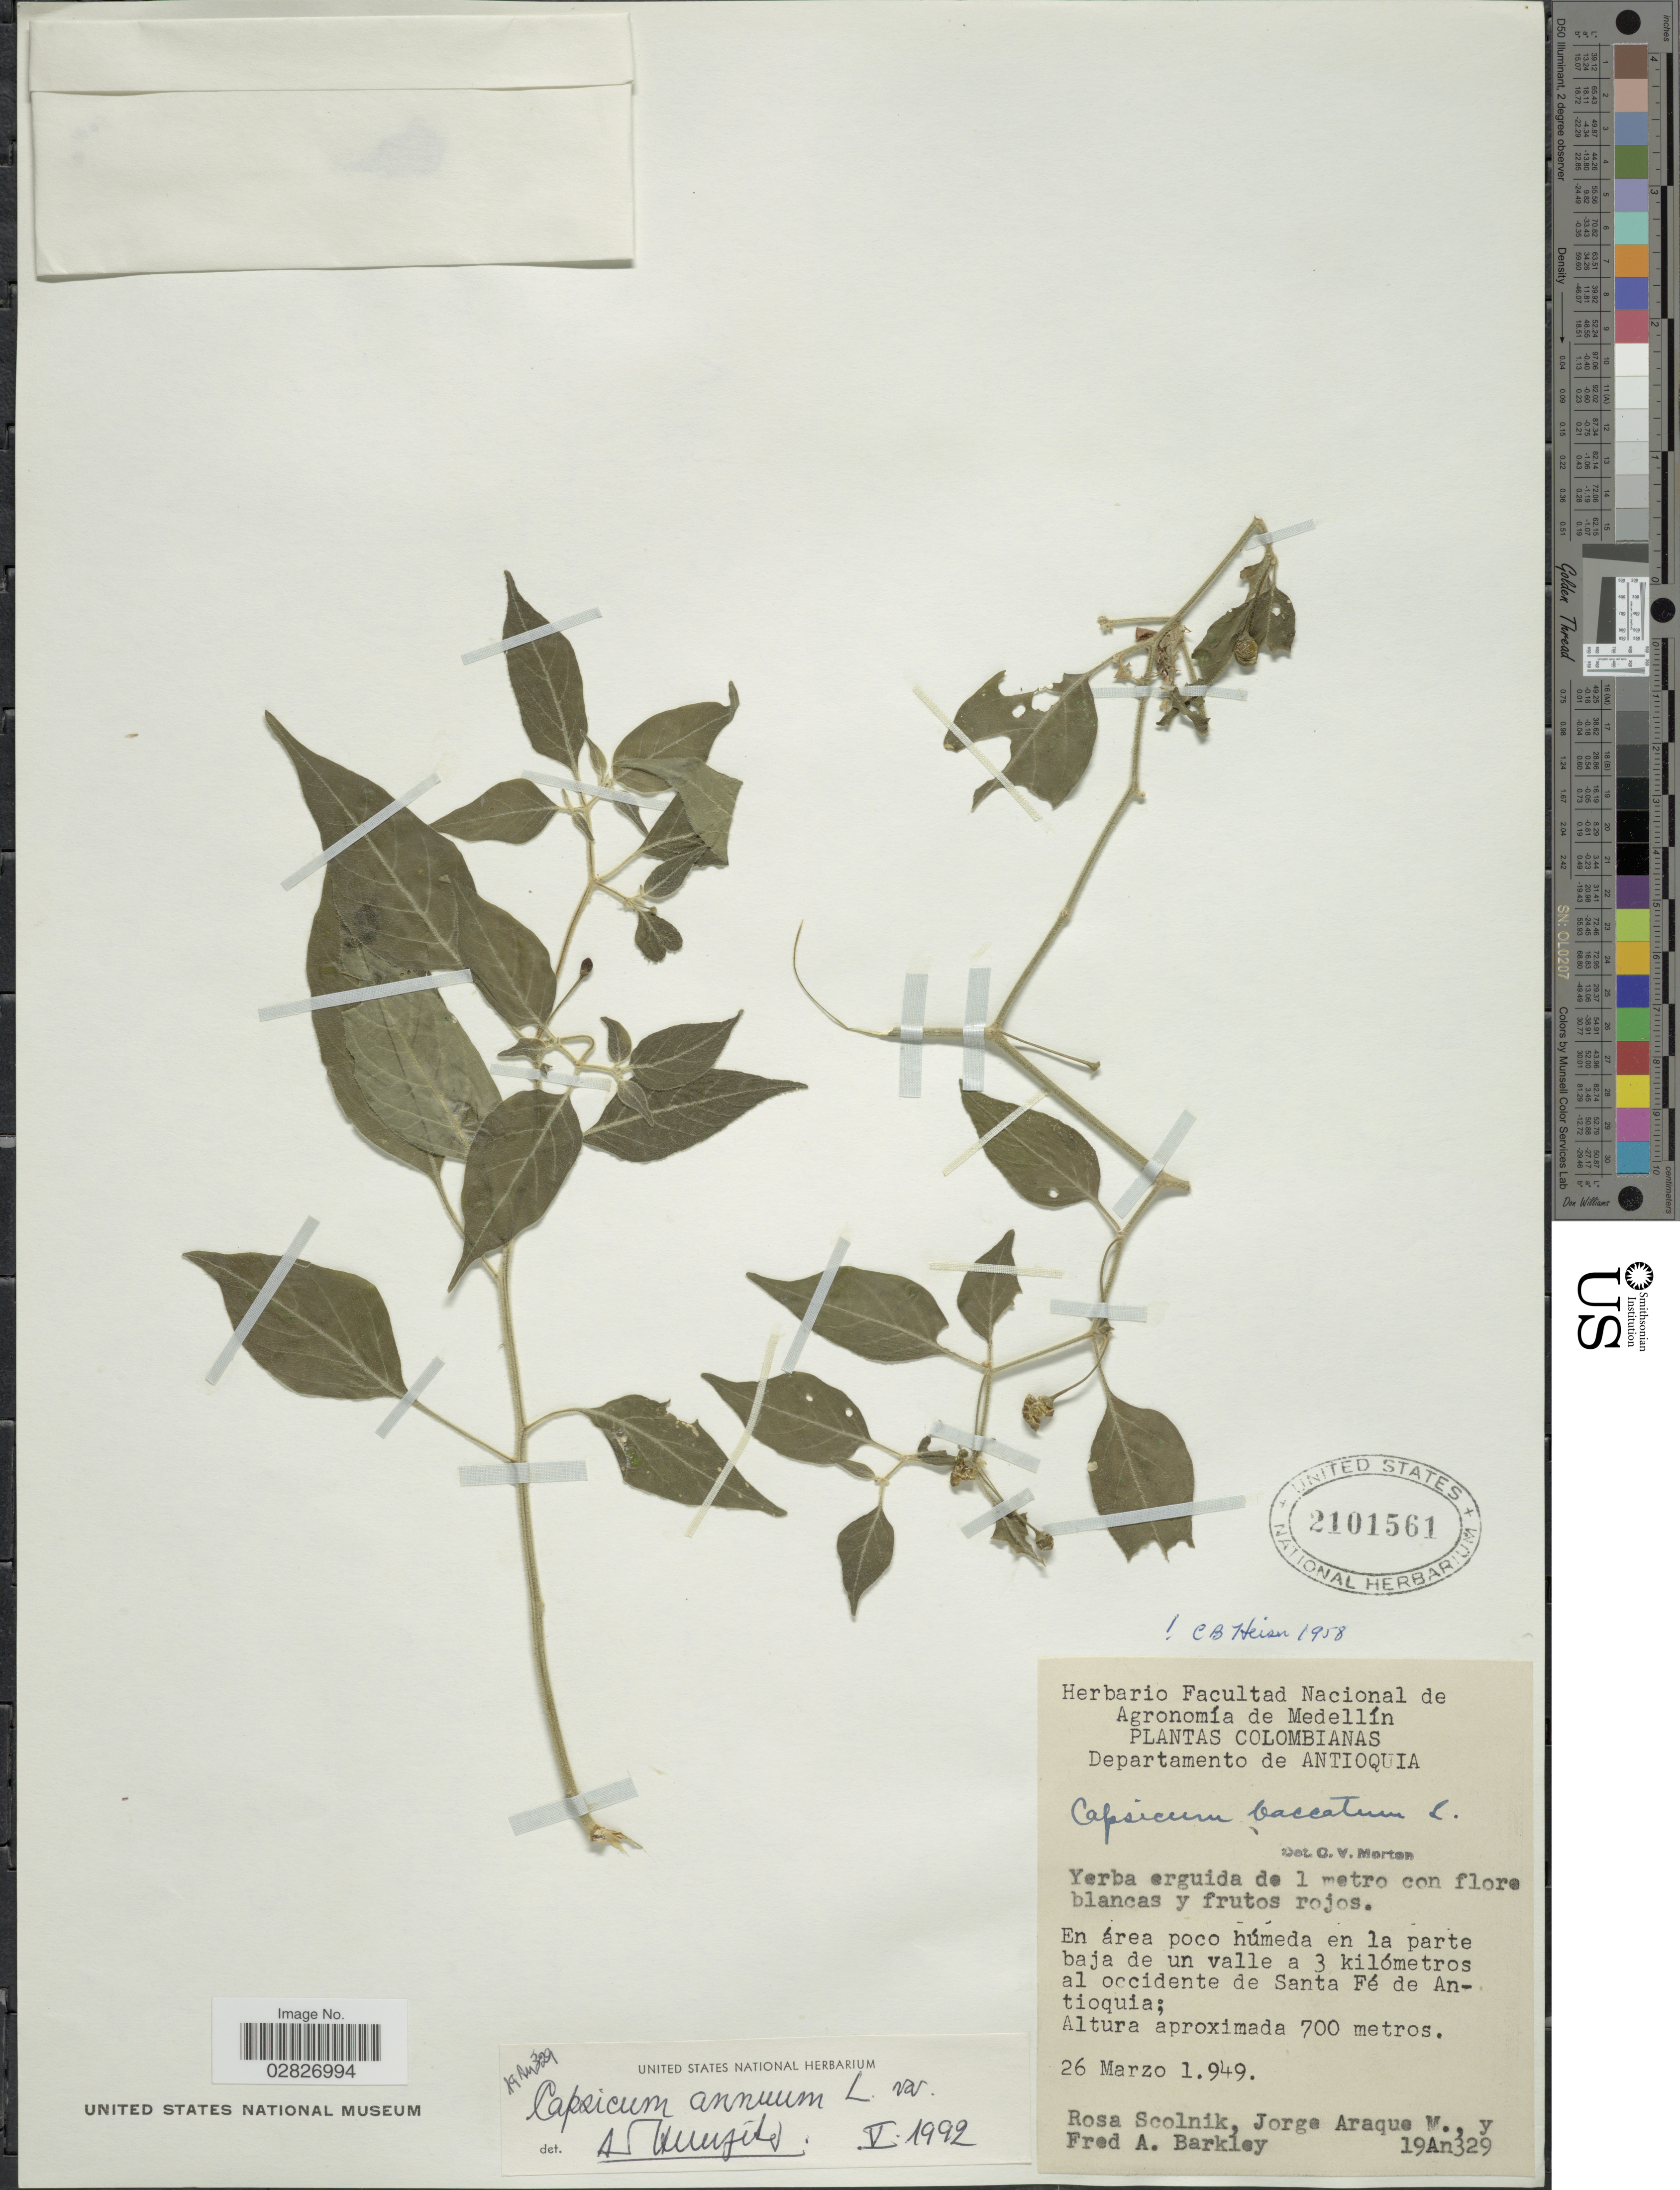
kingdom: Plantae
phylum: Tracheophyta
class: Magnoliopsida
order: Solanales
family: Solanaceae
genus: Capsicum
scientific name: Capsicum annuum 'Habanero'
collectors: R. Scolnik, J. Araque Molina & F. A. Barkley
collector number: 19An329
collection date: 1949-03-26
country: Colombia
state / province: Antioquia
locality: Departamento de Antioquia, En área poco húmeda en la parte baja de un valle a 3 kilómetros al occidente de Santa Fé de Antioquia.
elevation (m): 700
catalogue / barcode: US 2101561